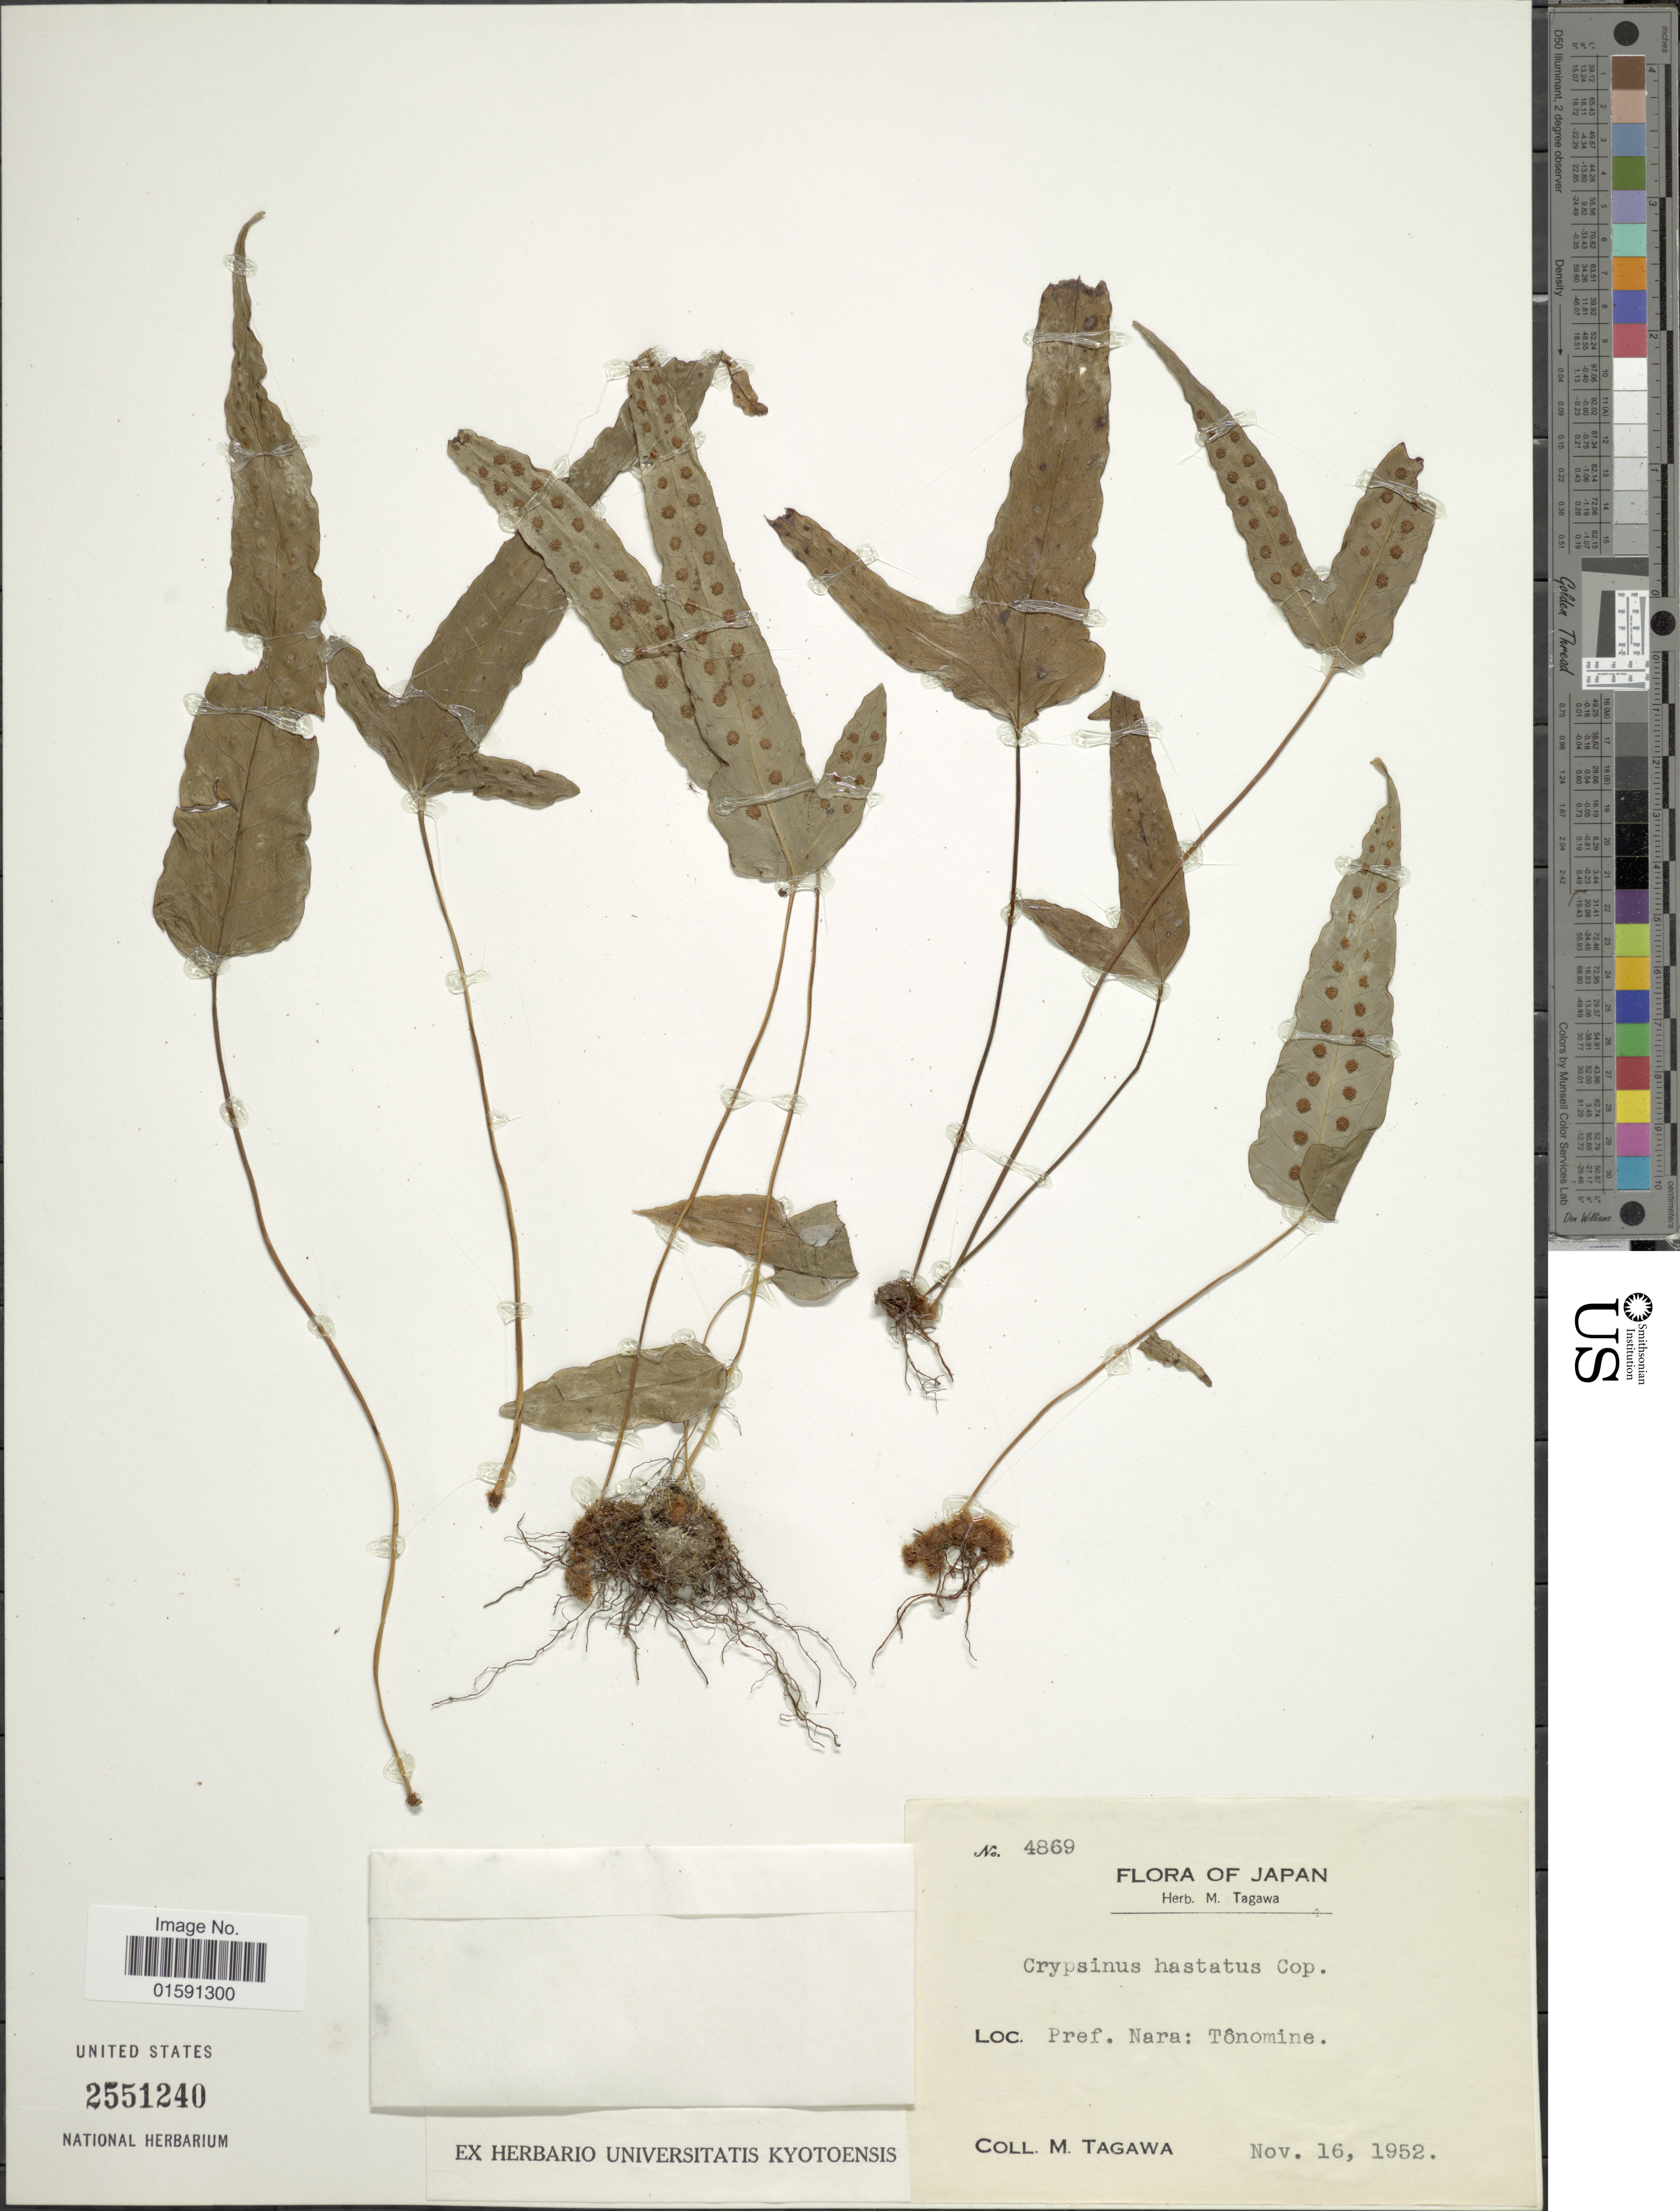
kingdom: Plantae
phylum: Tracheophyta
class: Polypodiopsida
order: Polypodiales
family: Polypodiaceae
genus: Selliguea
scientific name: Selliguea hastata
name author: (Thunb.) Fraser-Jenk.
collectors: M. Tagawa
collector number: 4869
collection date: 1952-11-16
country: Japan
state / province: Nara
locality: Pref. Nara: Tonomine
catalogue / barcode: US 2551240